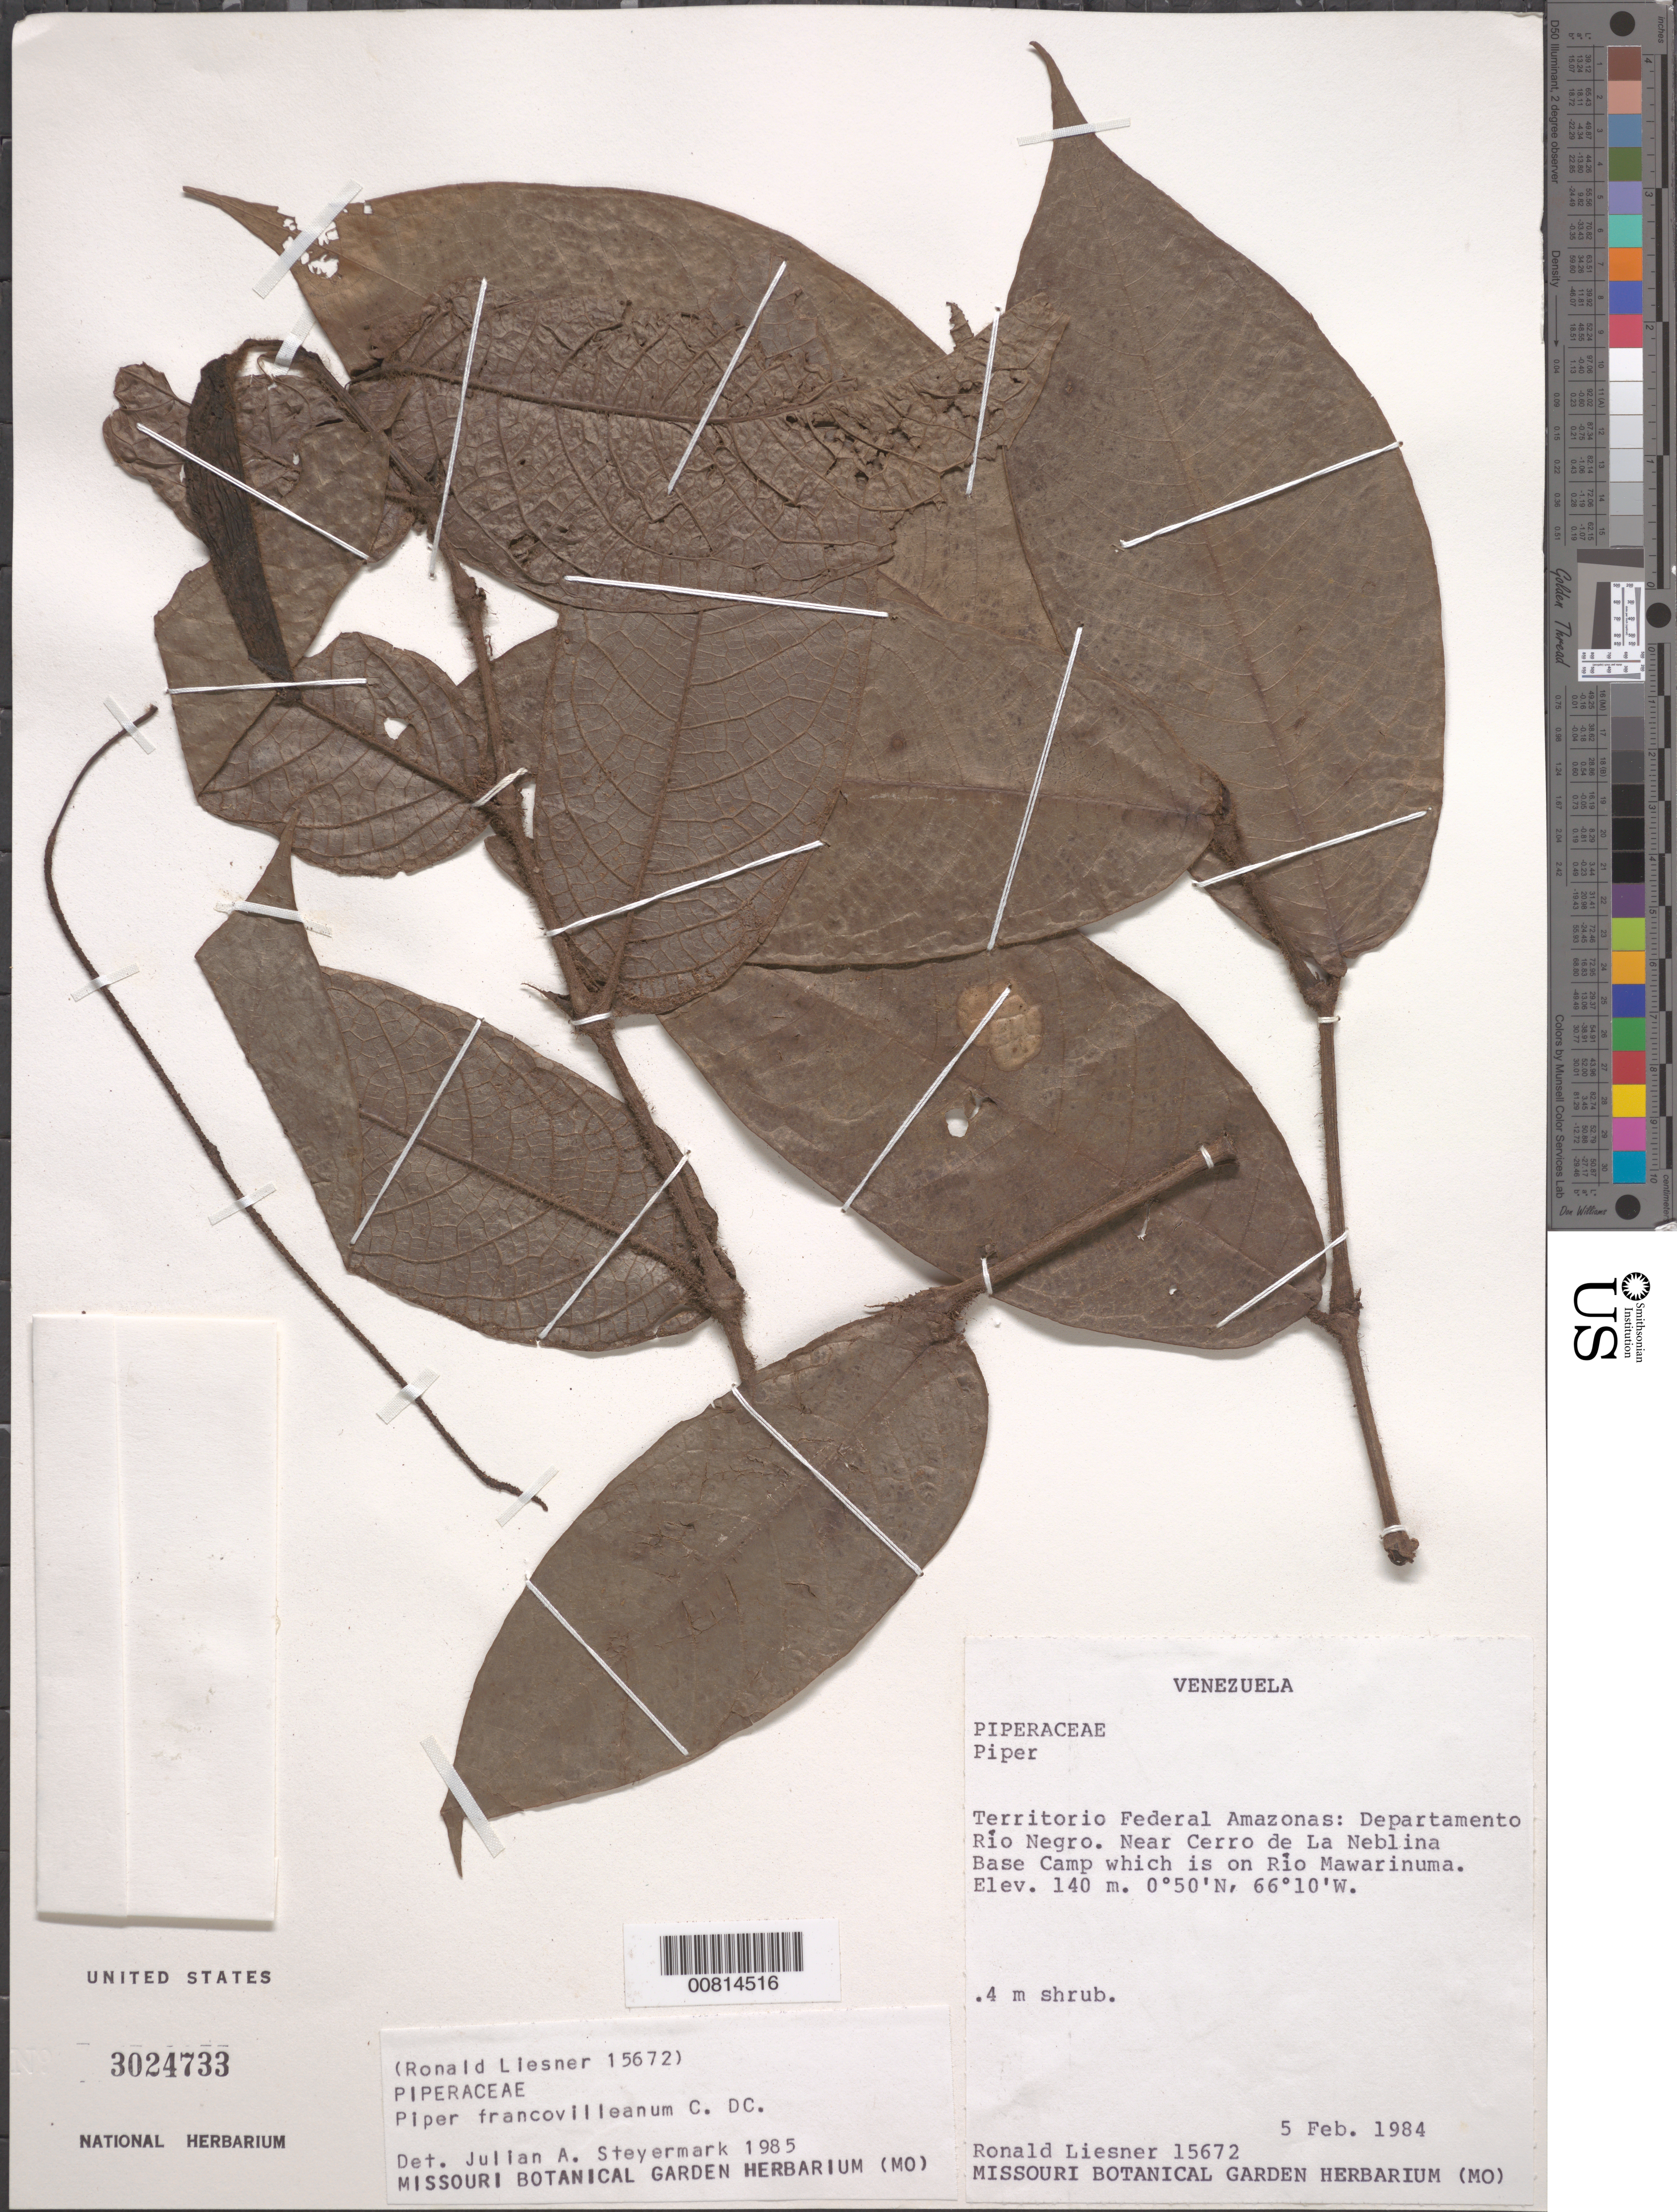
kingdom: Plantae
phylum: Tracheophyta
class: Magnoliopsida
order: Piperales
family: Piperaceae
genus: Piper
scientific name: Piper francovilleanum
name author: C. DC.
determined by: Steyermark, Julian A., (VEN)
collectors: R. L. Liesner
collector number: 15672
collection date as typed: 5-Feb-84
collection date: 1984-02-05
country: Venezuela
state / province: Amazonas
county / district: Río Negro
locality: Cerro de La Neblina Base Camp, close to, on Río Mawarinuma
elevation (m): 140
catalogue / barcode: US 3024733